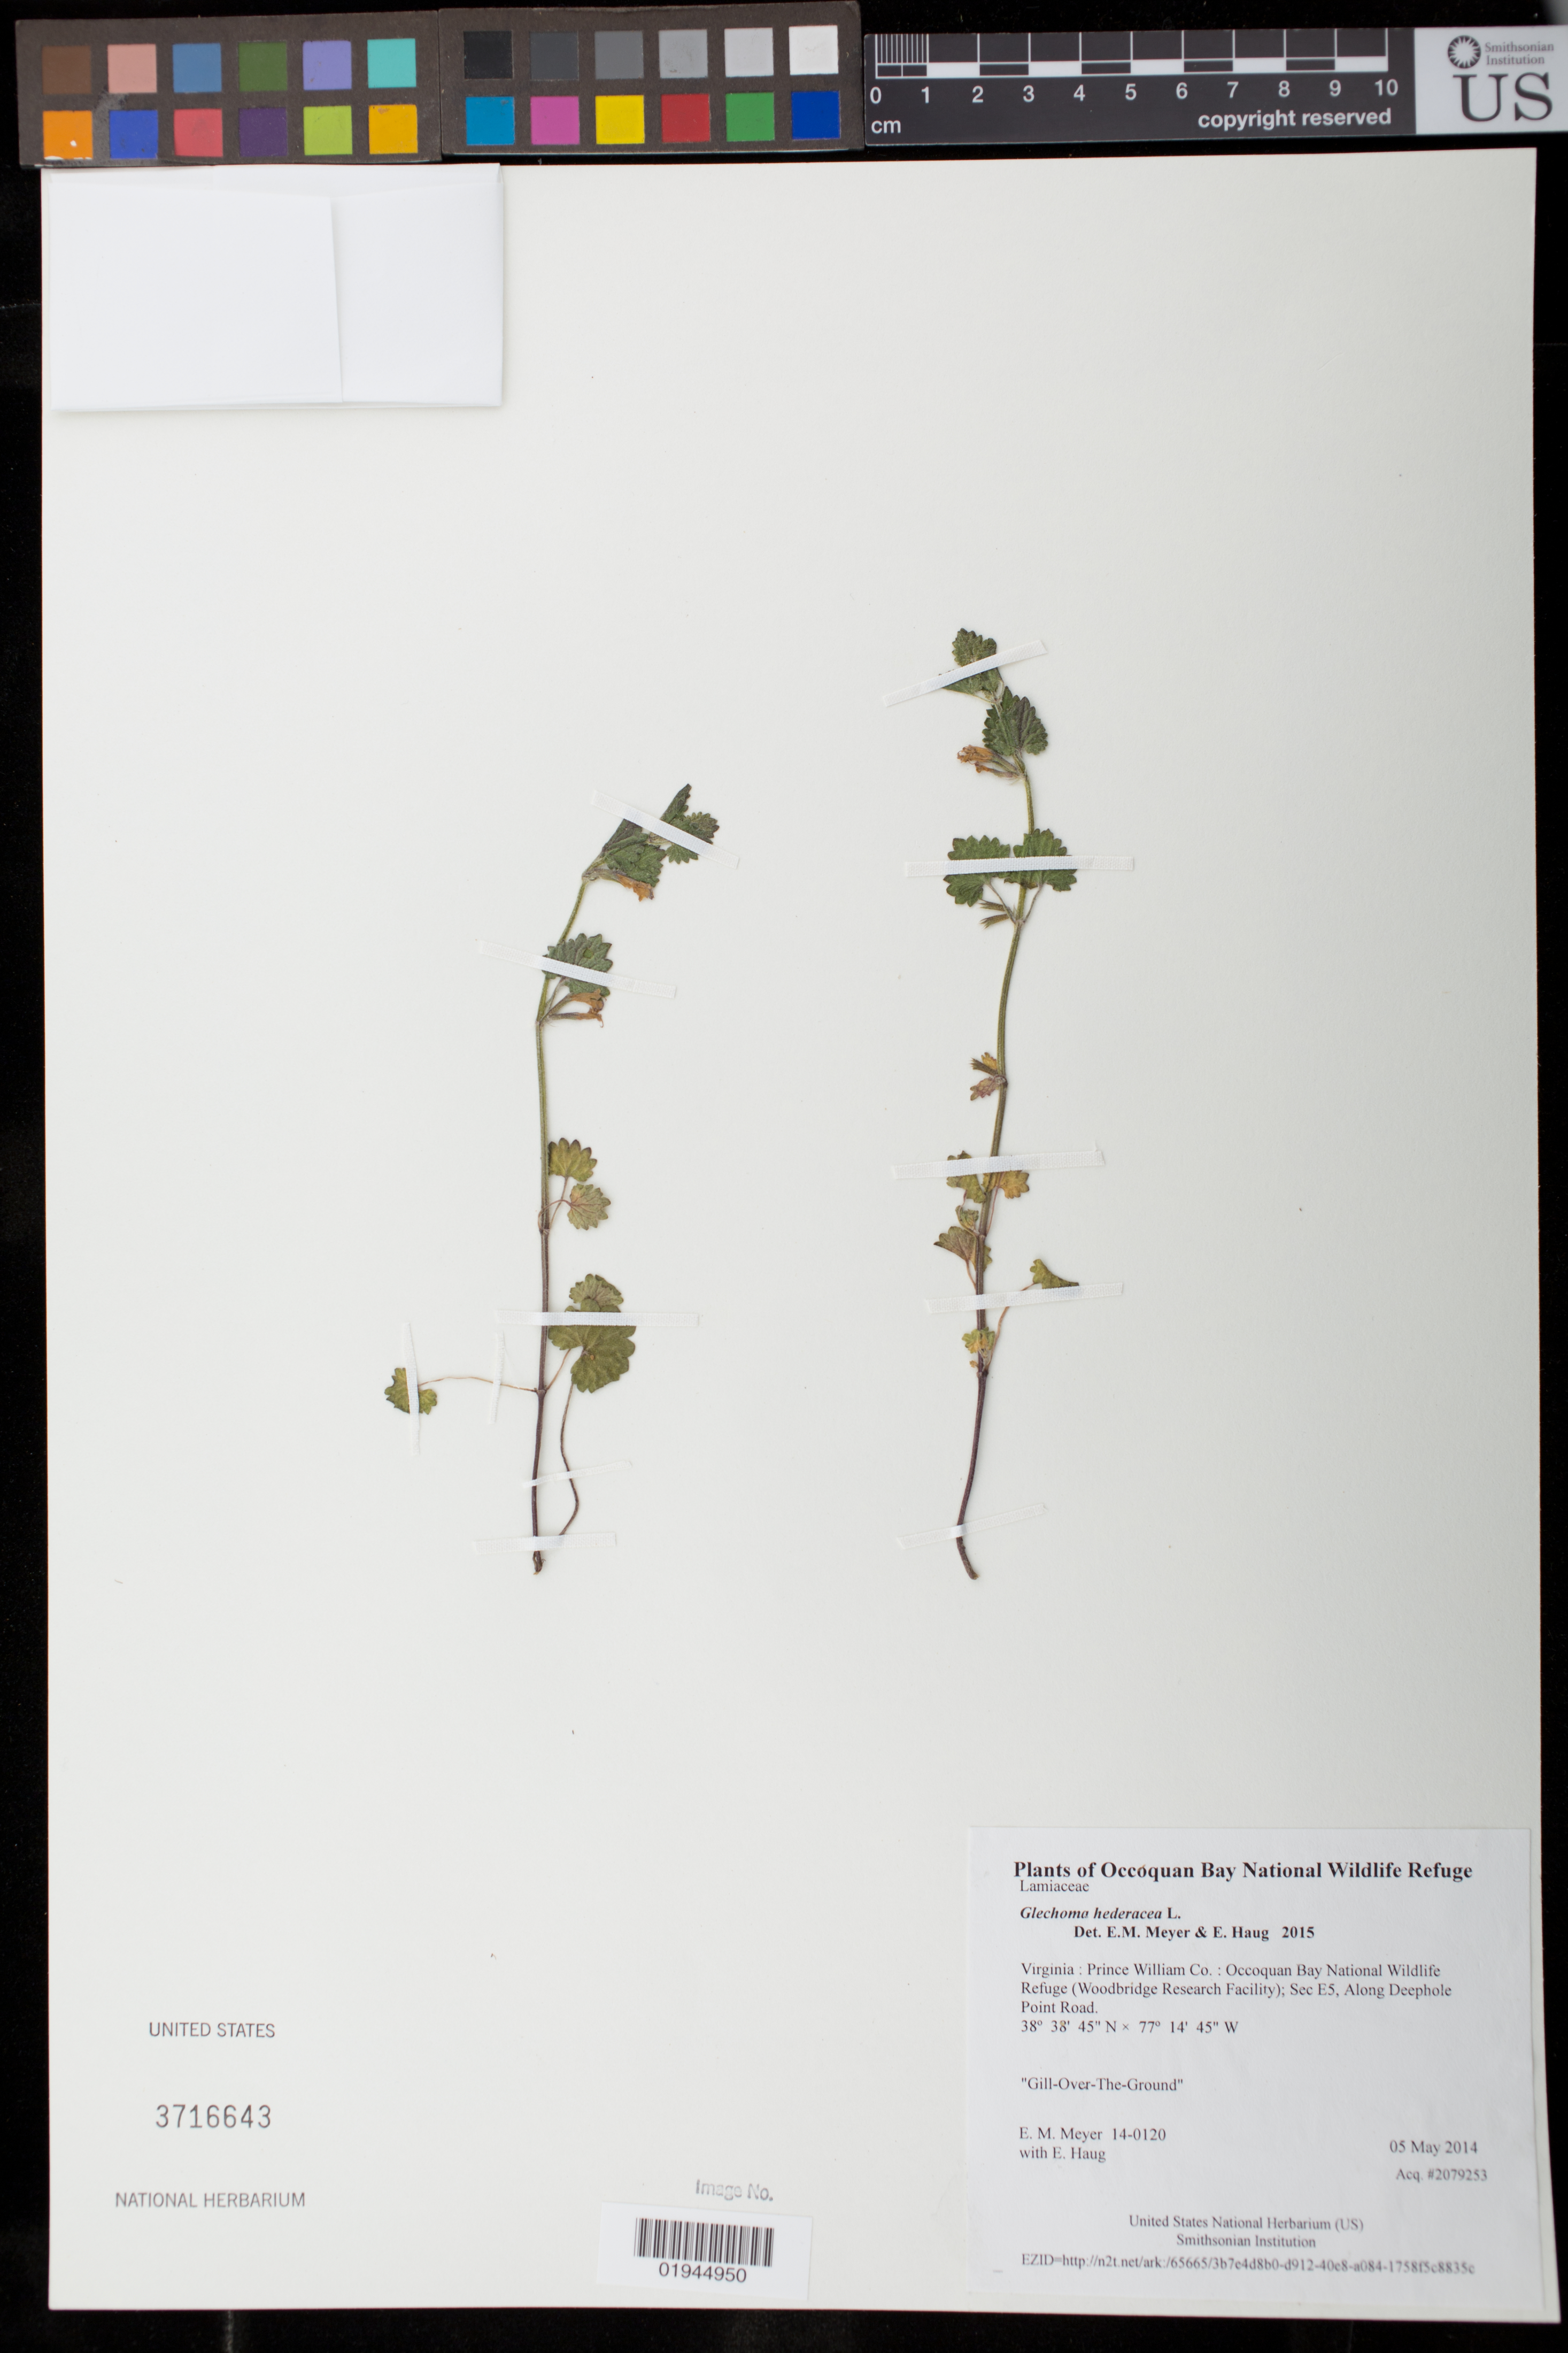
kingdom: Plantae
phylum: Tracheophyta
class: Magnoliopsida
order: Lamiales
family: Lamiaceae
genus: Glechoma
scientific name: Glechoma hederacea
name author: L.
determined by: Meyer, E. M.; Haug, E.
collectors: E. M. Meyer & E. Haug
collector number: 14-0120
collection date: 2014-05-05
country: United States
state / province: Virginia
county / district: Prince William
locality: Occoquan Bay National Wildlife Refuge (Woodbridge Research Facility); Sec E5, Along Deephole Point Road.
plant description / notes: Gill-Over-The-Ground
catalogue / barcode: US 3716643